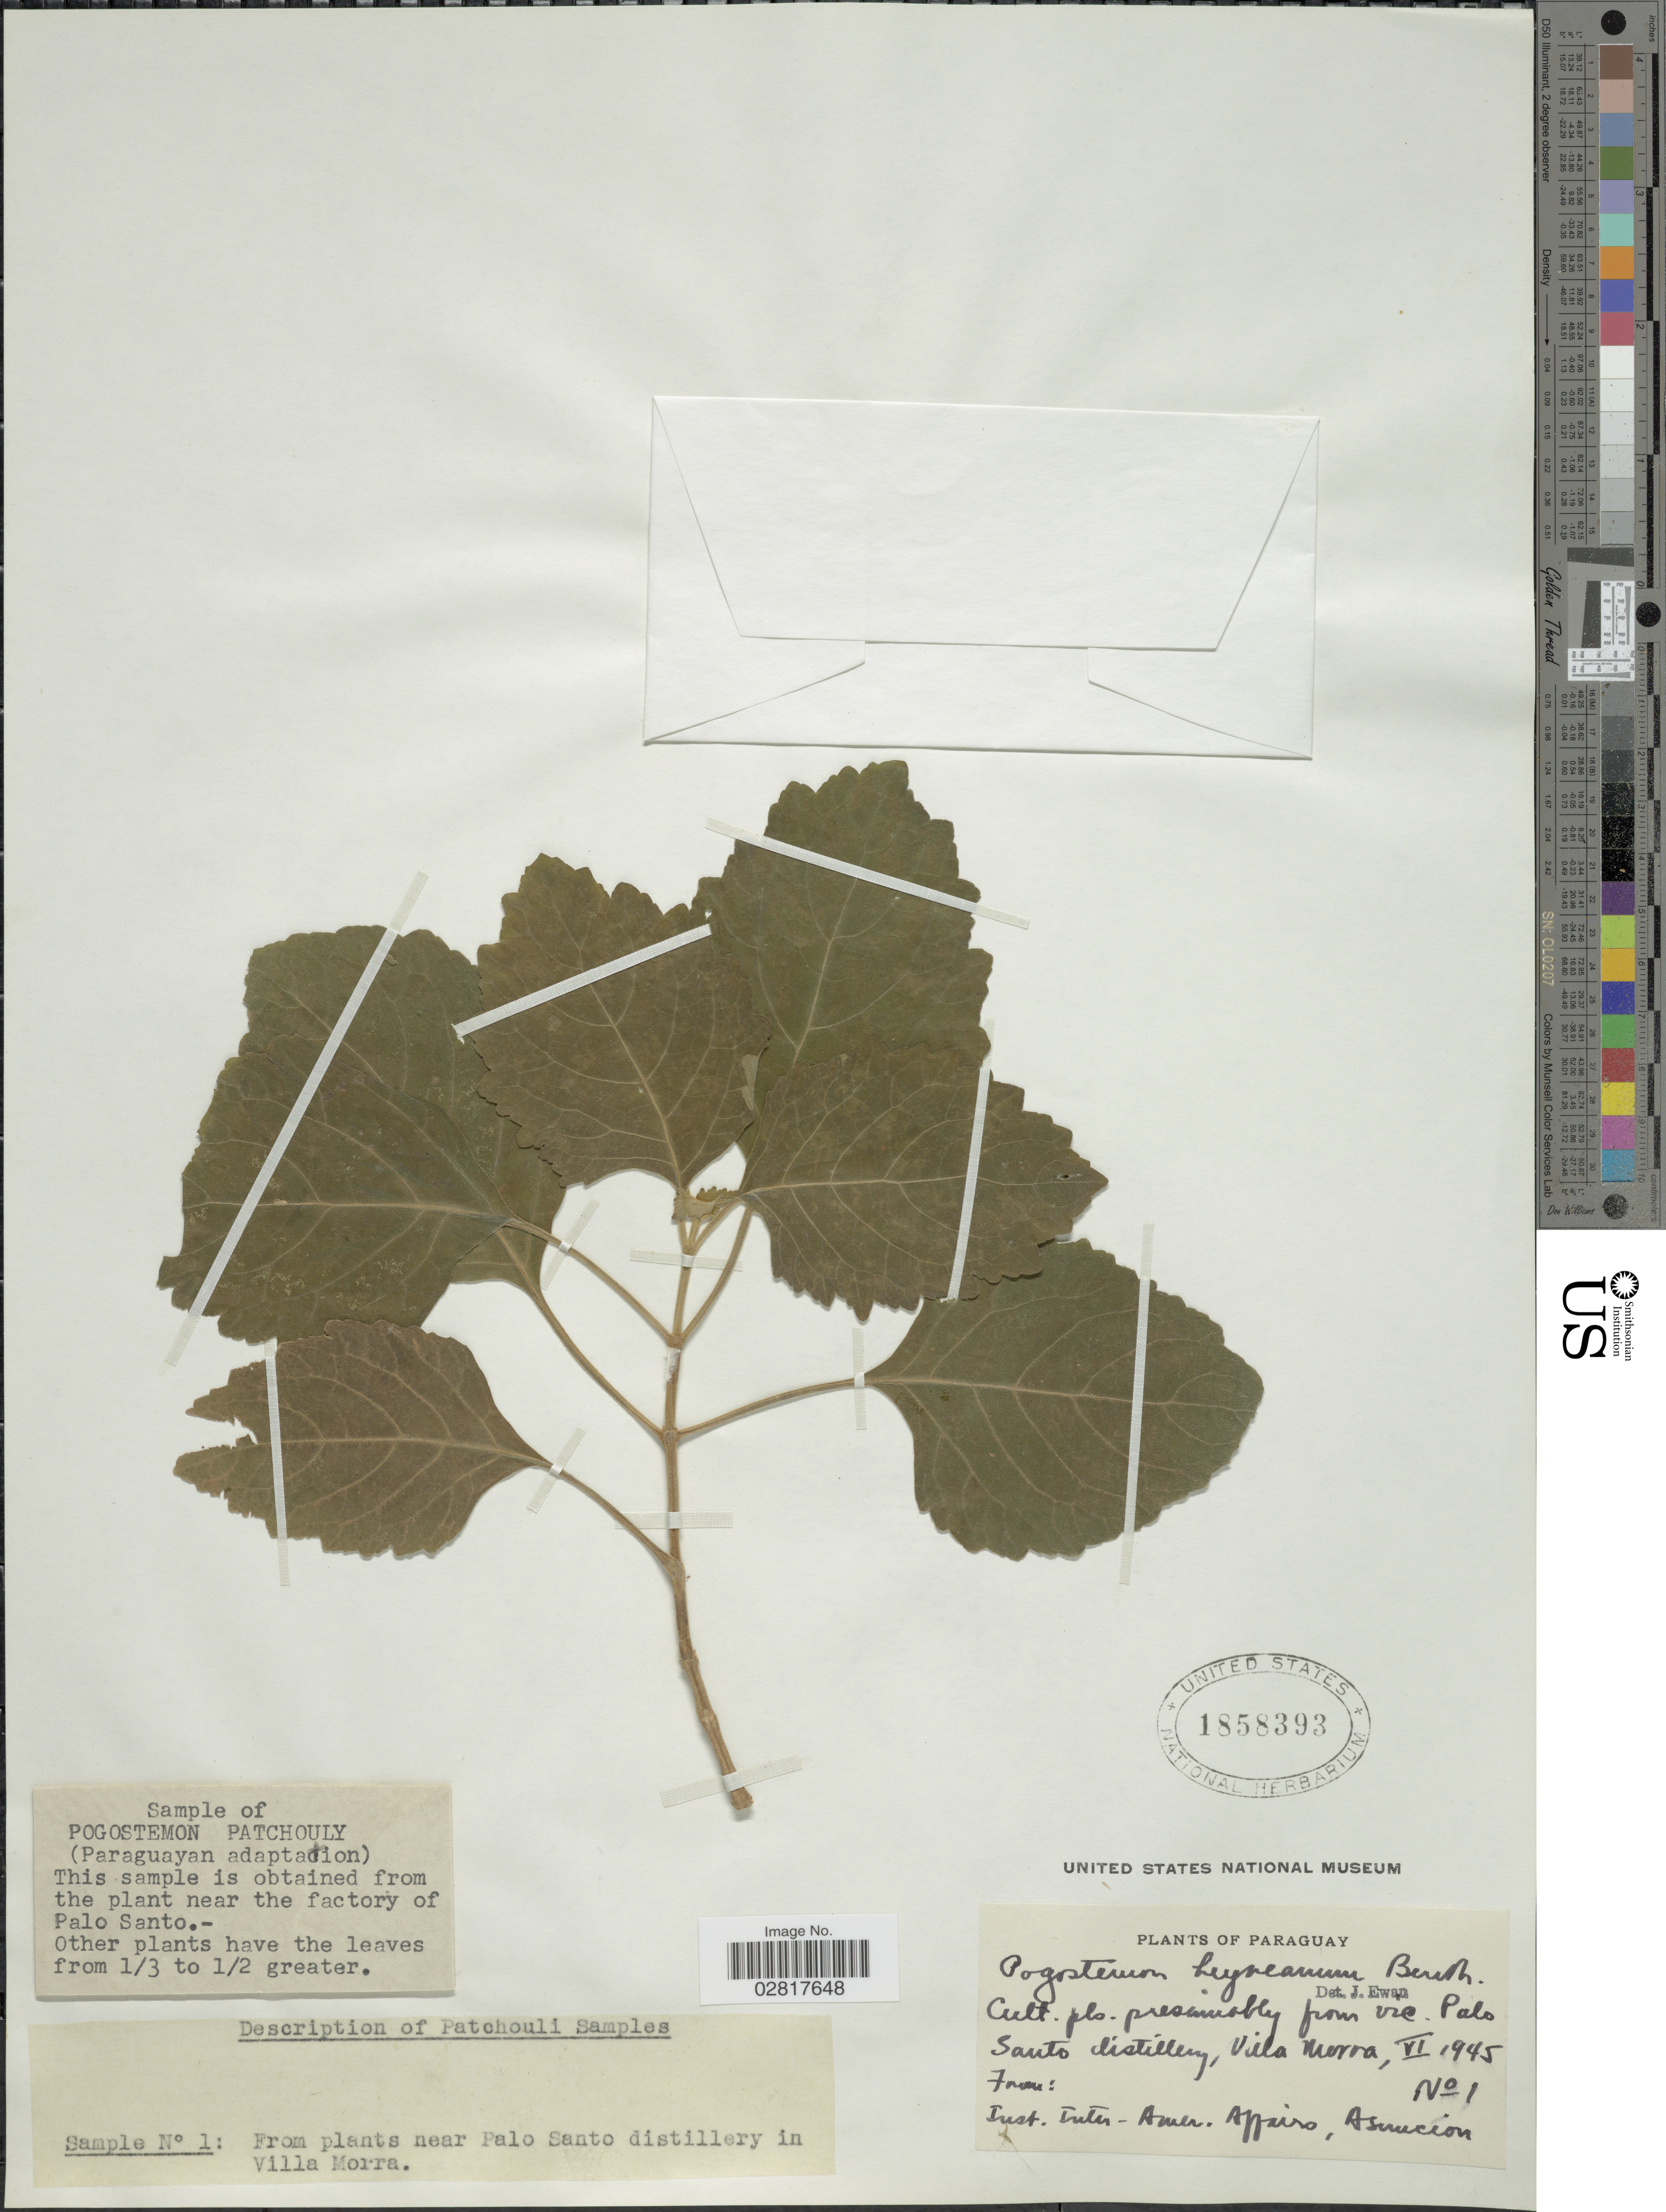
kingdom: Plantae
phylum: Tracheophyta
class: Magnoliopsida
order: Lamiales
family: Lamiaceae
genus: Pogostemon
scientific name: Pogostemon cablin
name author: (Blanco) Benth.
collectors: A. Inst. Inter - Amer. Affairs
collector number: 1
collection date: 1945-06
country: Paraguay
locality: Presumably from vic. Palo Santo distillery, Villa Morra.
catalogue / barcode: US 1858393